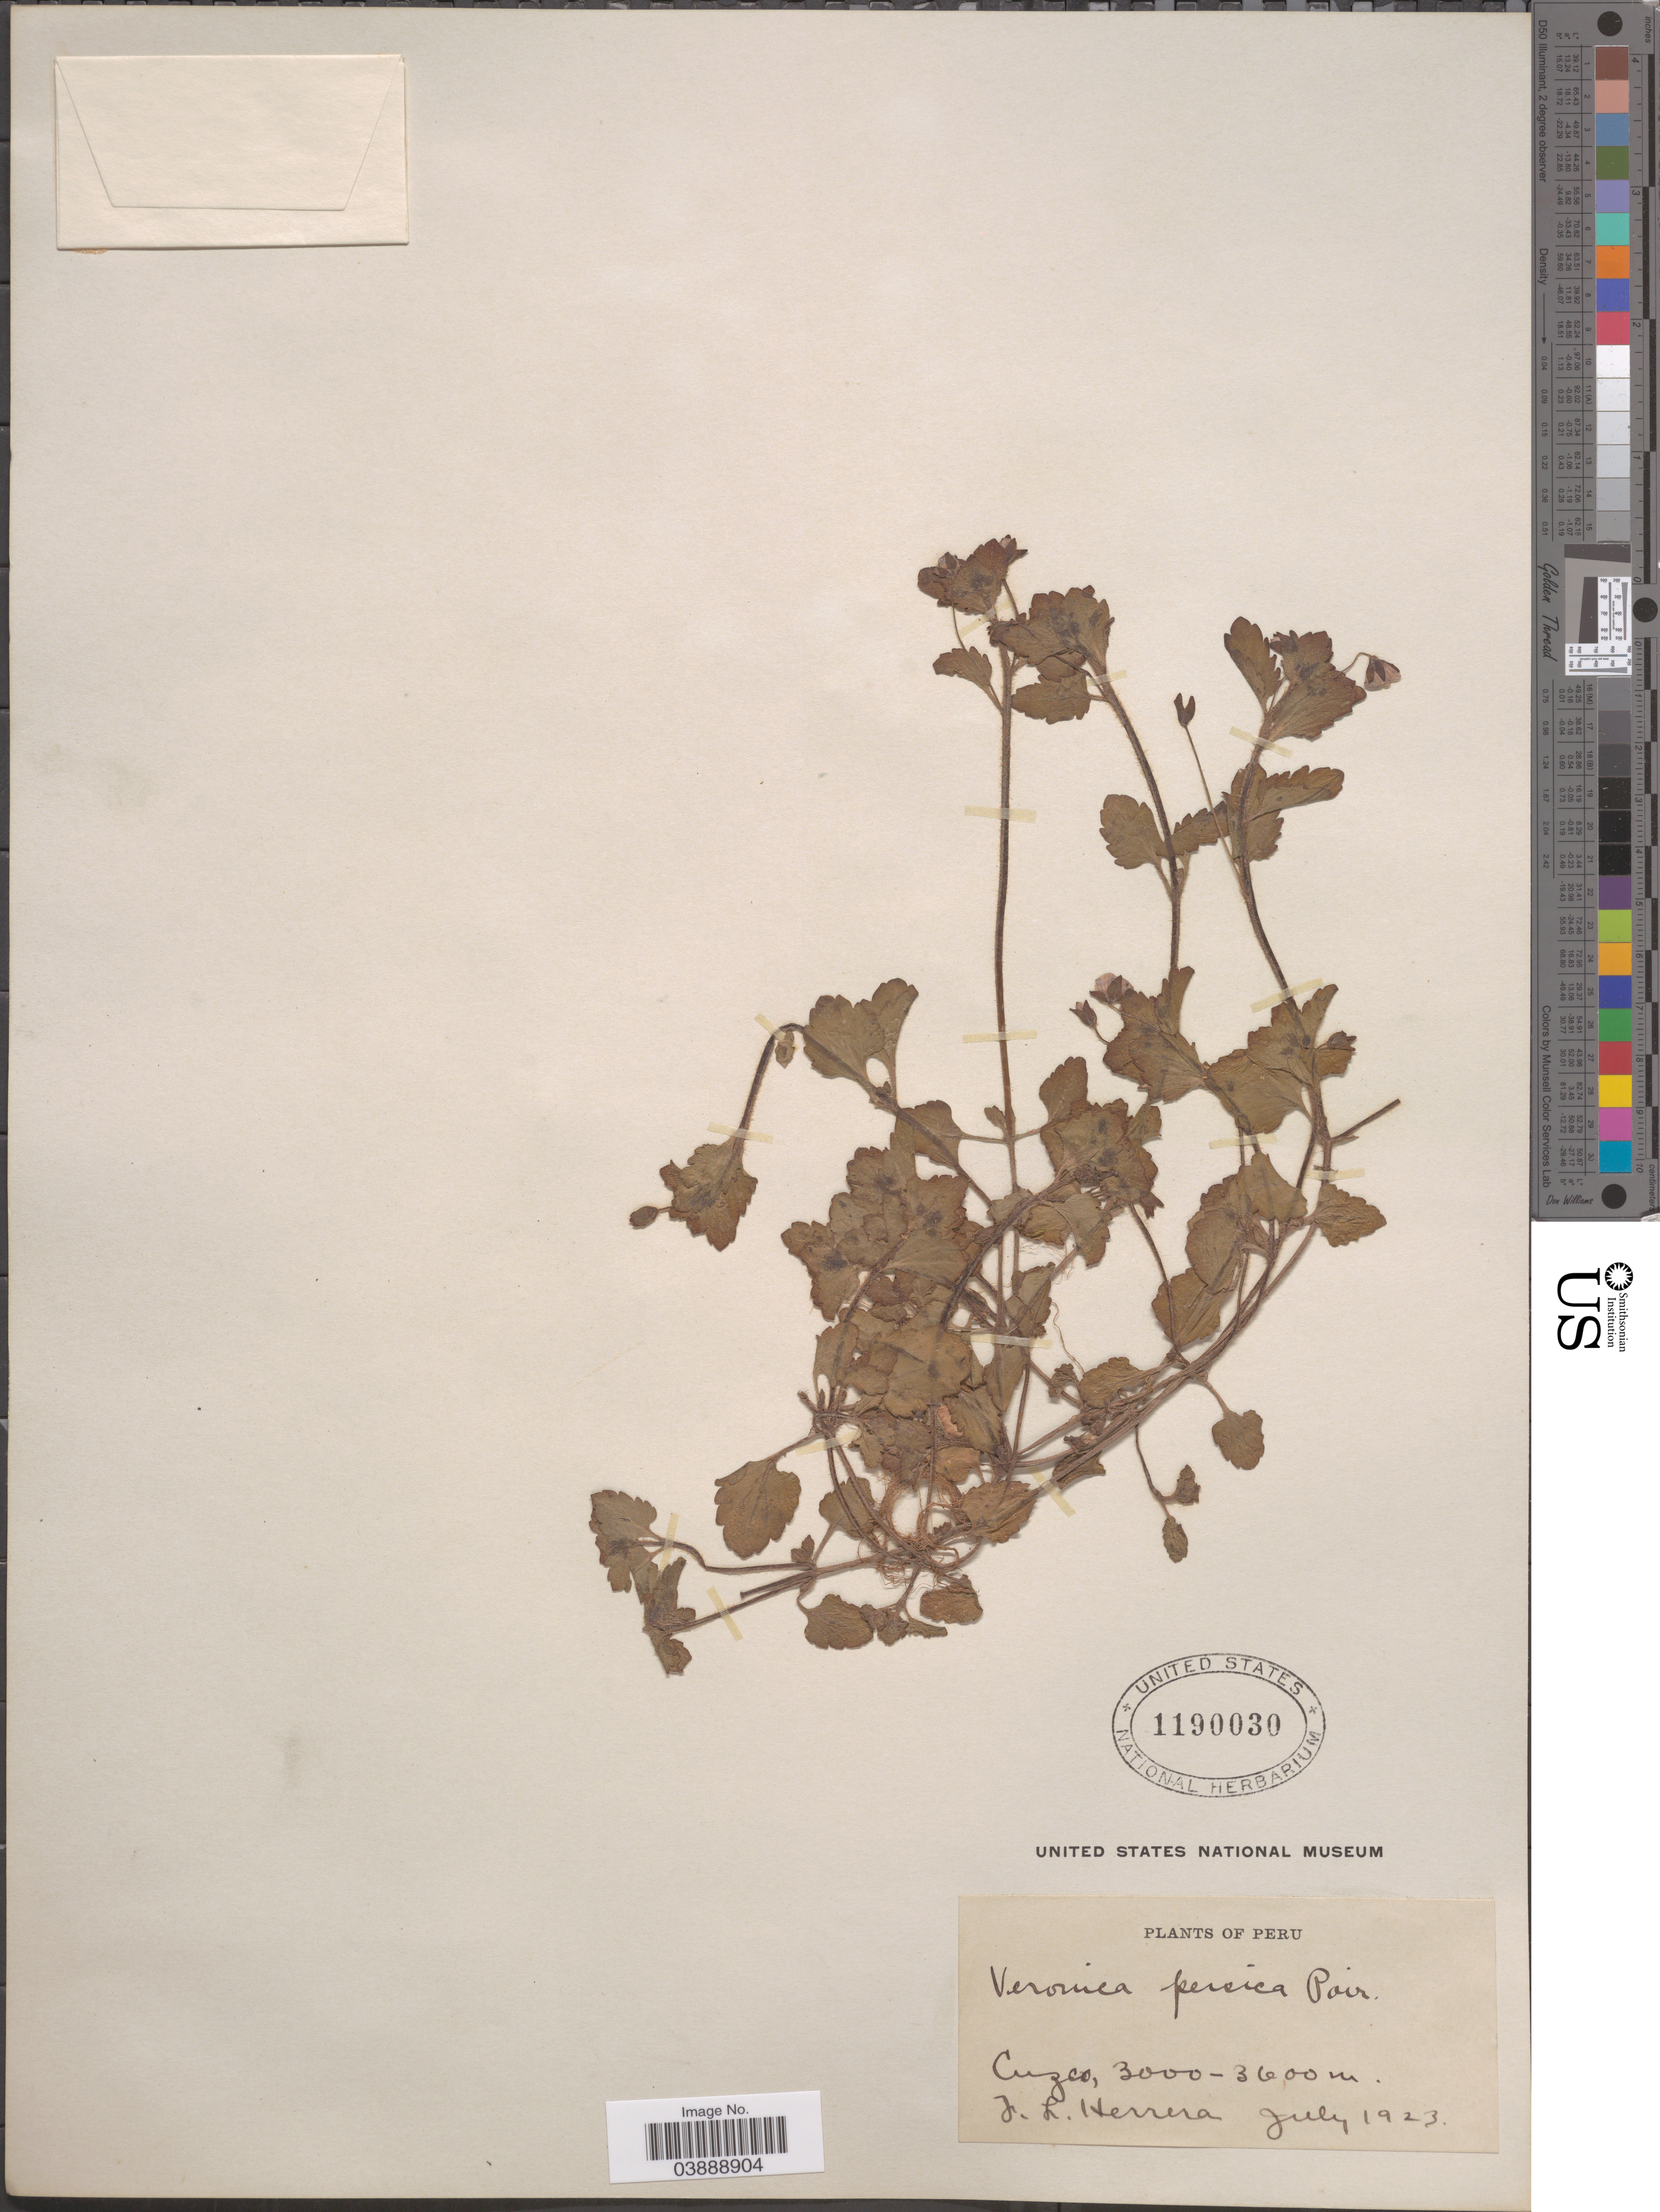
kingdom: Plantae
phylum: Tracheophyta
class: Magnoliopsida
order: Lamiales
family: Plantaginaceae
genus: Veronica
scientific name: Veronica persica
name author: Poir.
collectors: F. L. Herrera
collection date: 1923-07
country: Peru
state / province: Cusco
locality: Cuzco.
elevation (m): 3000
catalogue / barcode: US 1190030